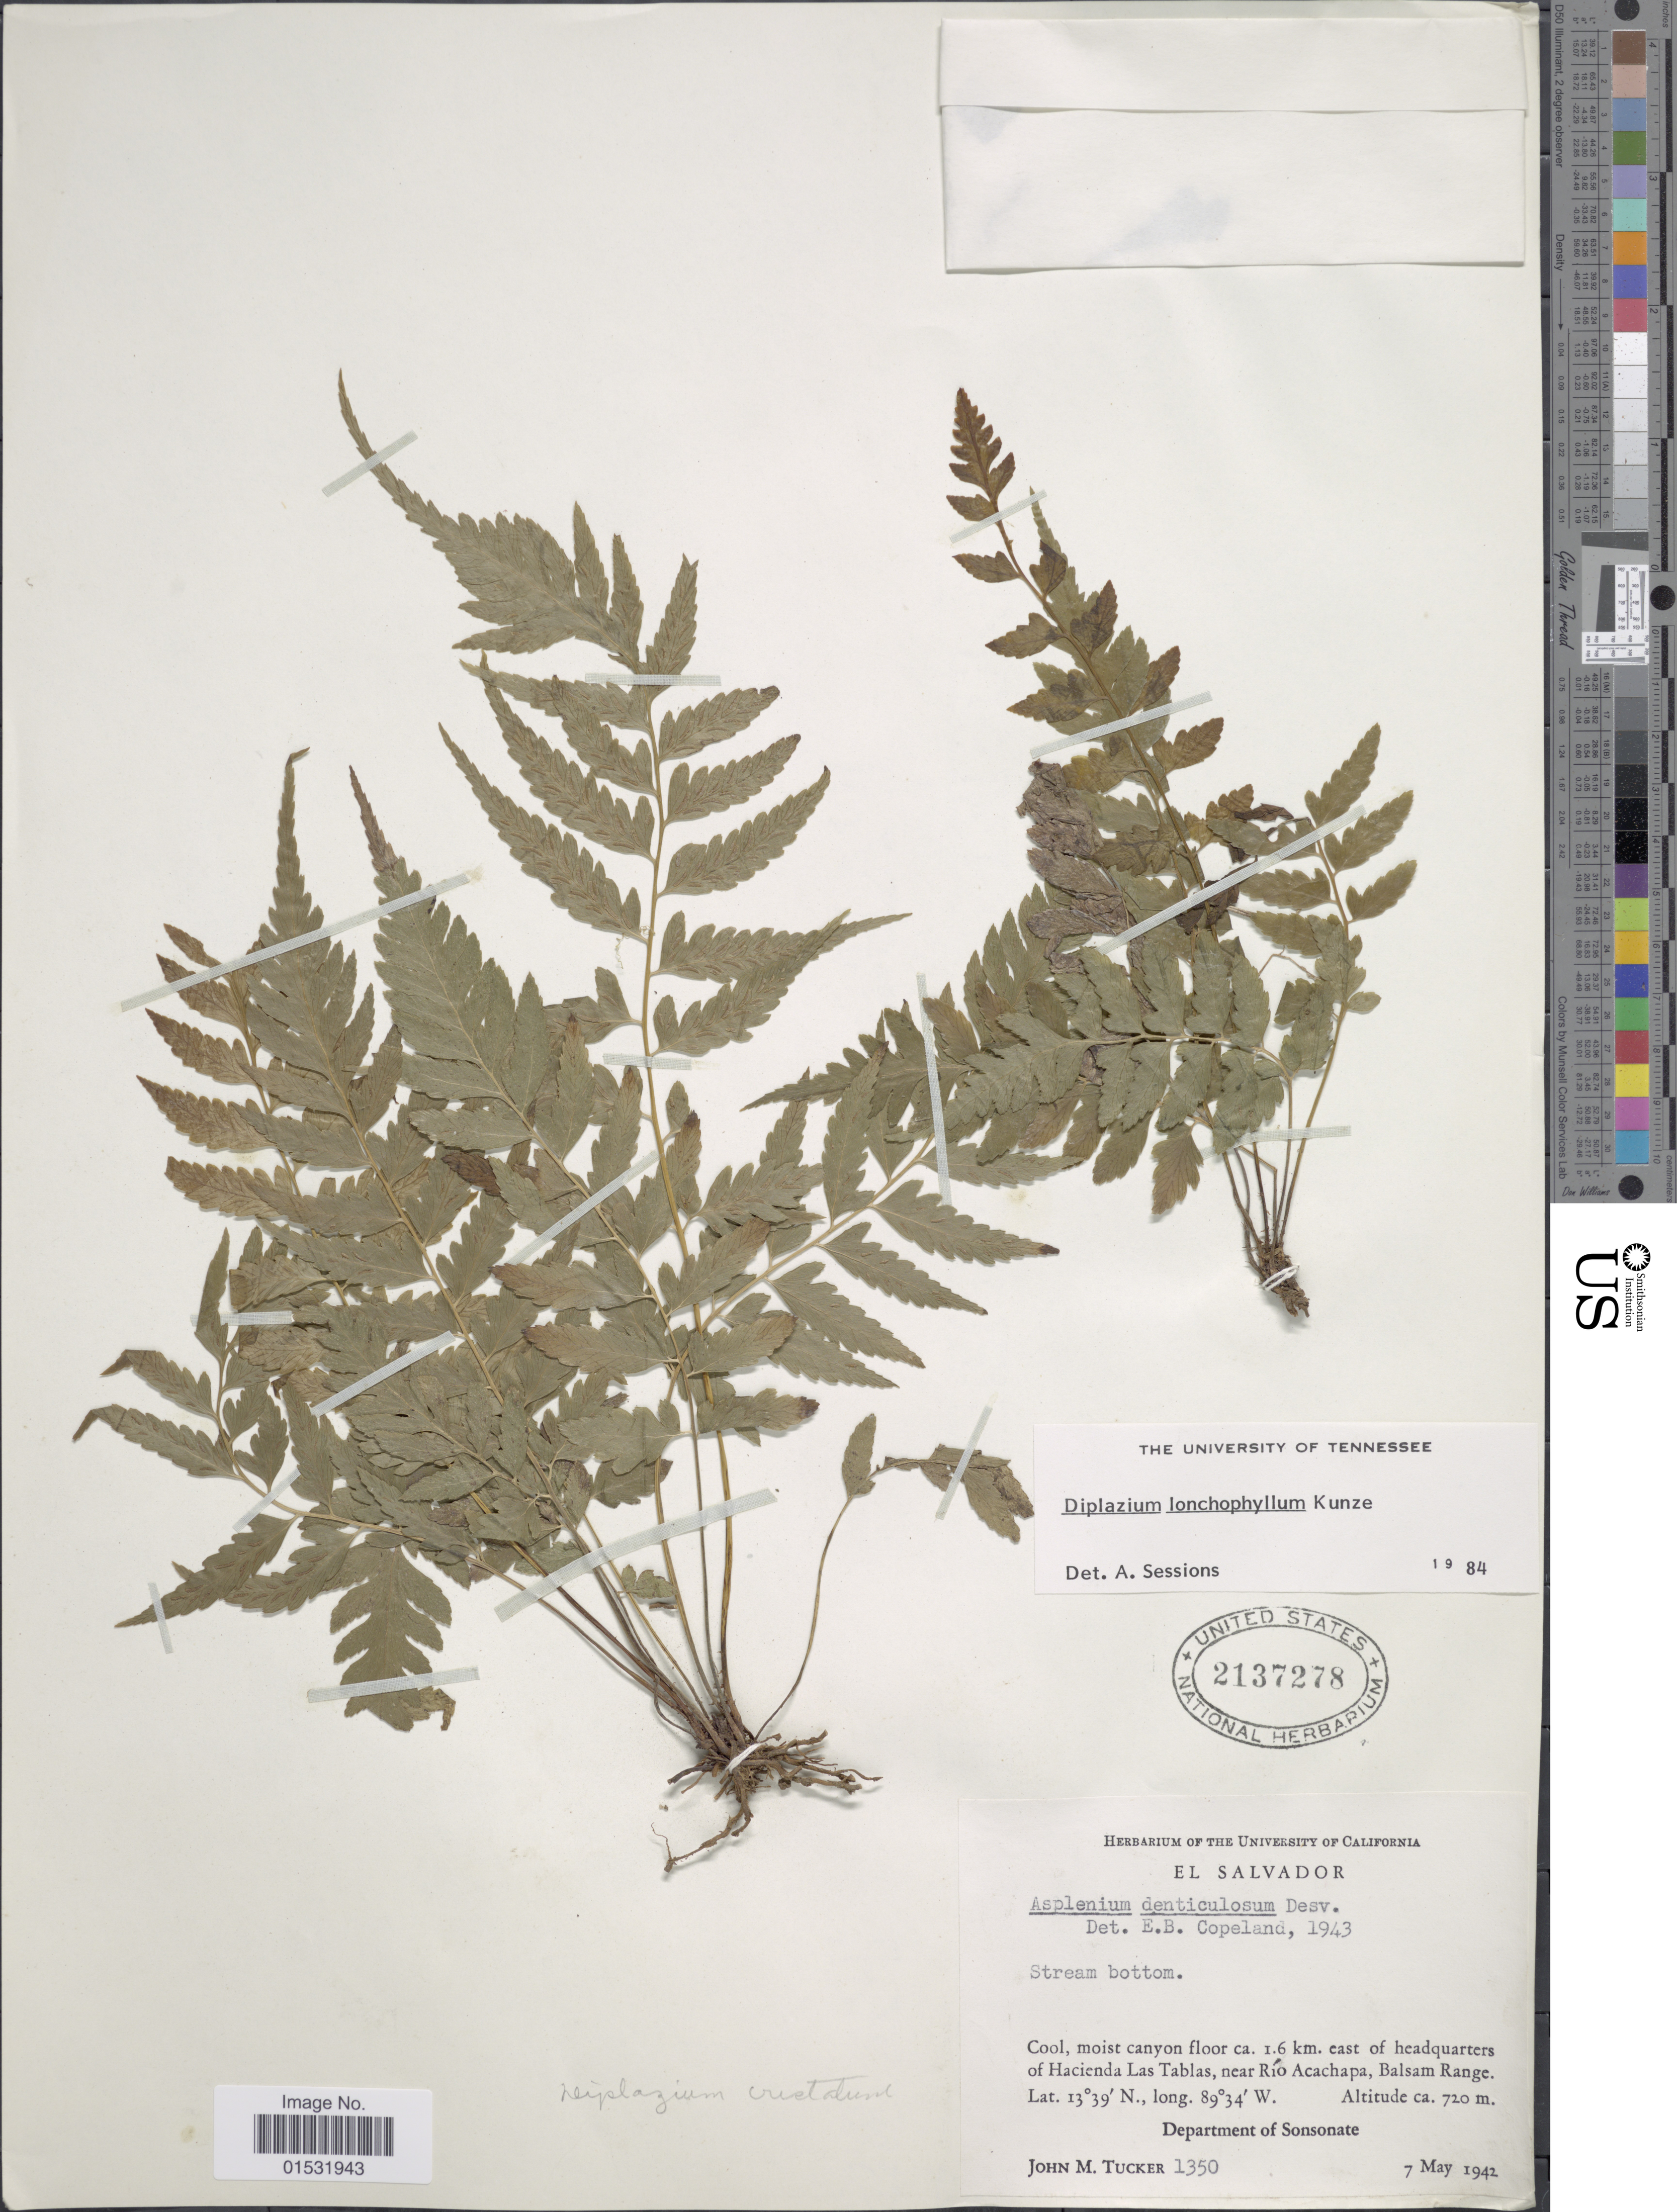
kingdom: Plantae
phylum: Tracheophyta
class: Polypodiopsida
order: Polypodiales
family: Athyriaceae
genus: Diplazium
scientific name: Diplazium lonchophyllum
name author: Kunze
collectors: J. M. Tucker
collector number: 1350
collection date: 1942-05-07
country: El Salvador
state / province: Sonsonate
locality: Ca. 1.6 km east of headquarters of Hacienda Las Tablas, near Río Acachapa, balsam Range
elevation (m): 720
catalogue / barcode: US 2137278